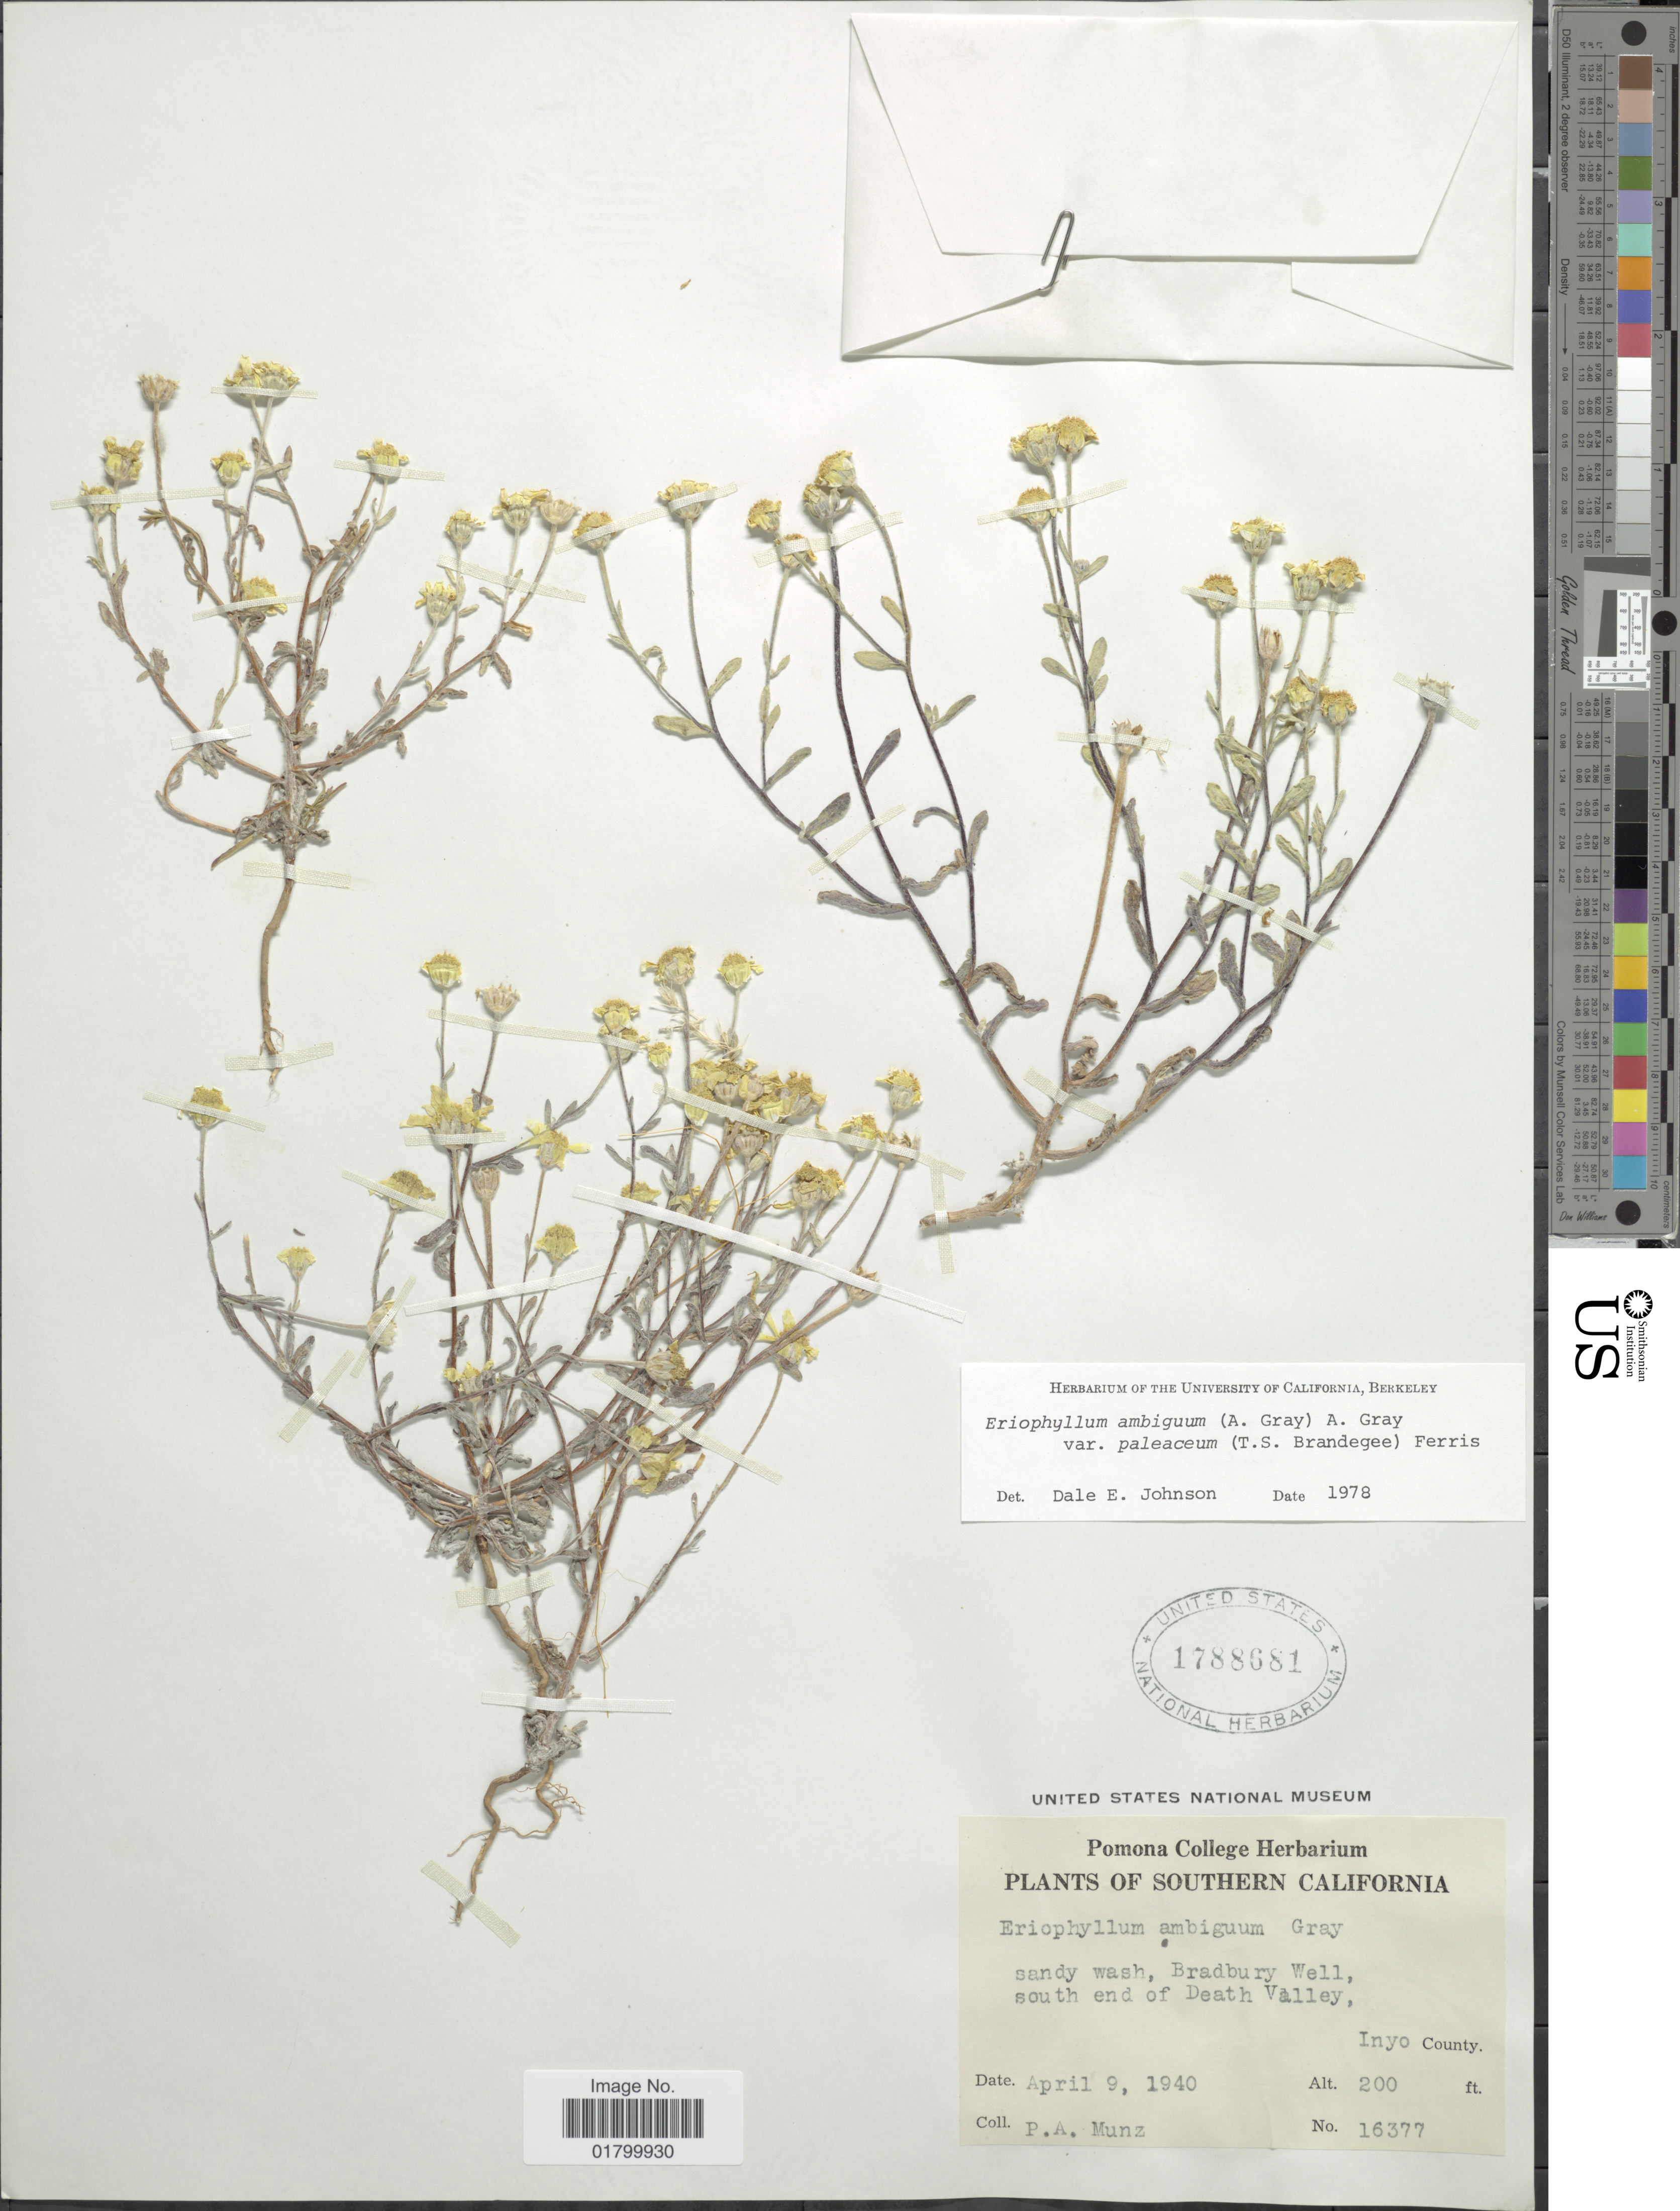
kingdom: Plantae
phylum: Tracheophyta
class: Magnoliopsida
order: Asterales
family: Asteraceae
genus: Eriophyllum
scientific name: Eriophyllum ambiguum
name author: (A. Gray) A. Gray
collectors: P. A. Munz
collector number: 16377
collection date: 1940-04-09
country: United States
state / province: California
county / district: Inyo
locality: Southern California, Bradbury Well, south end of Death Valley, Inyo County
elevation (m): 61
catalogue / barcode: US 1788681